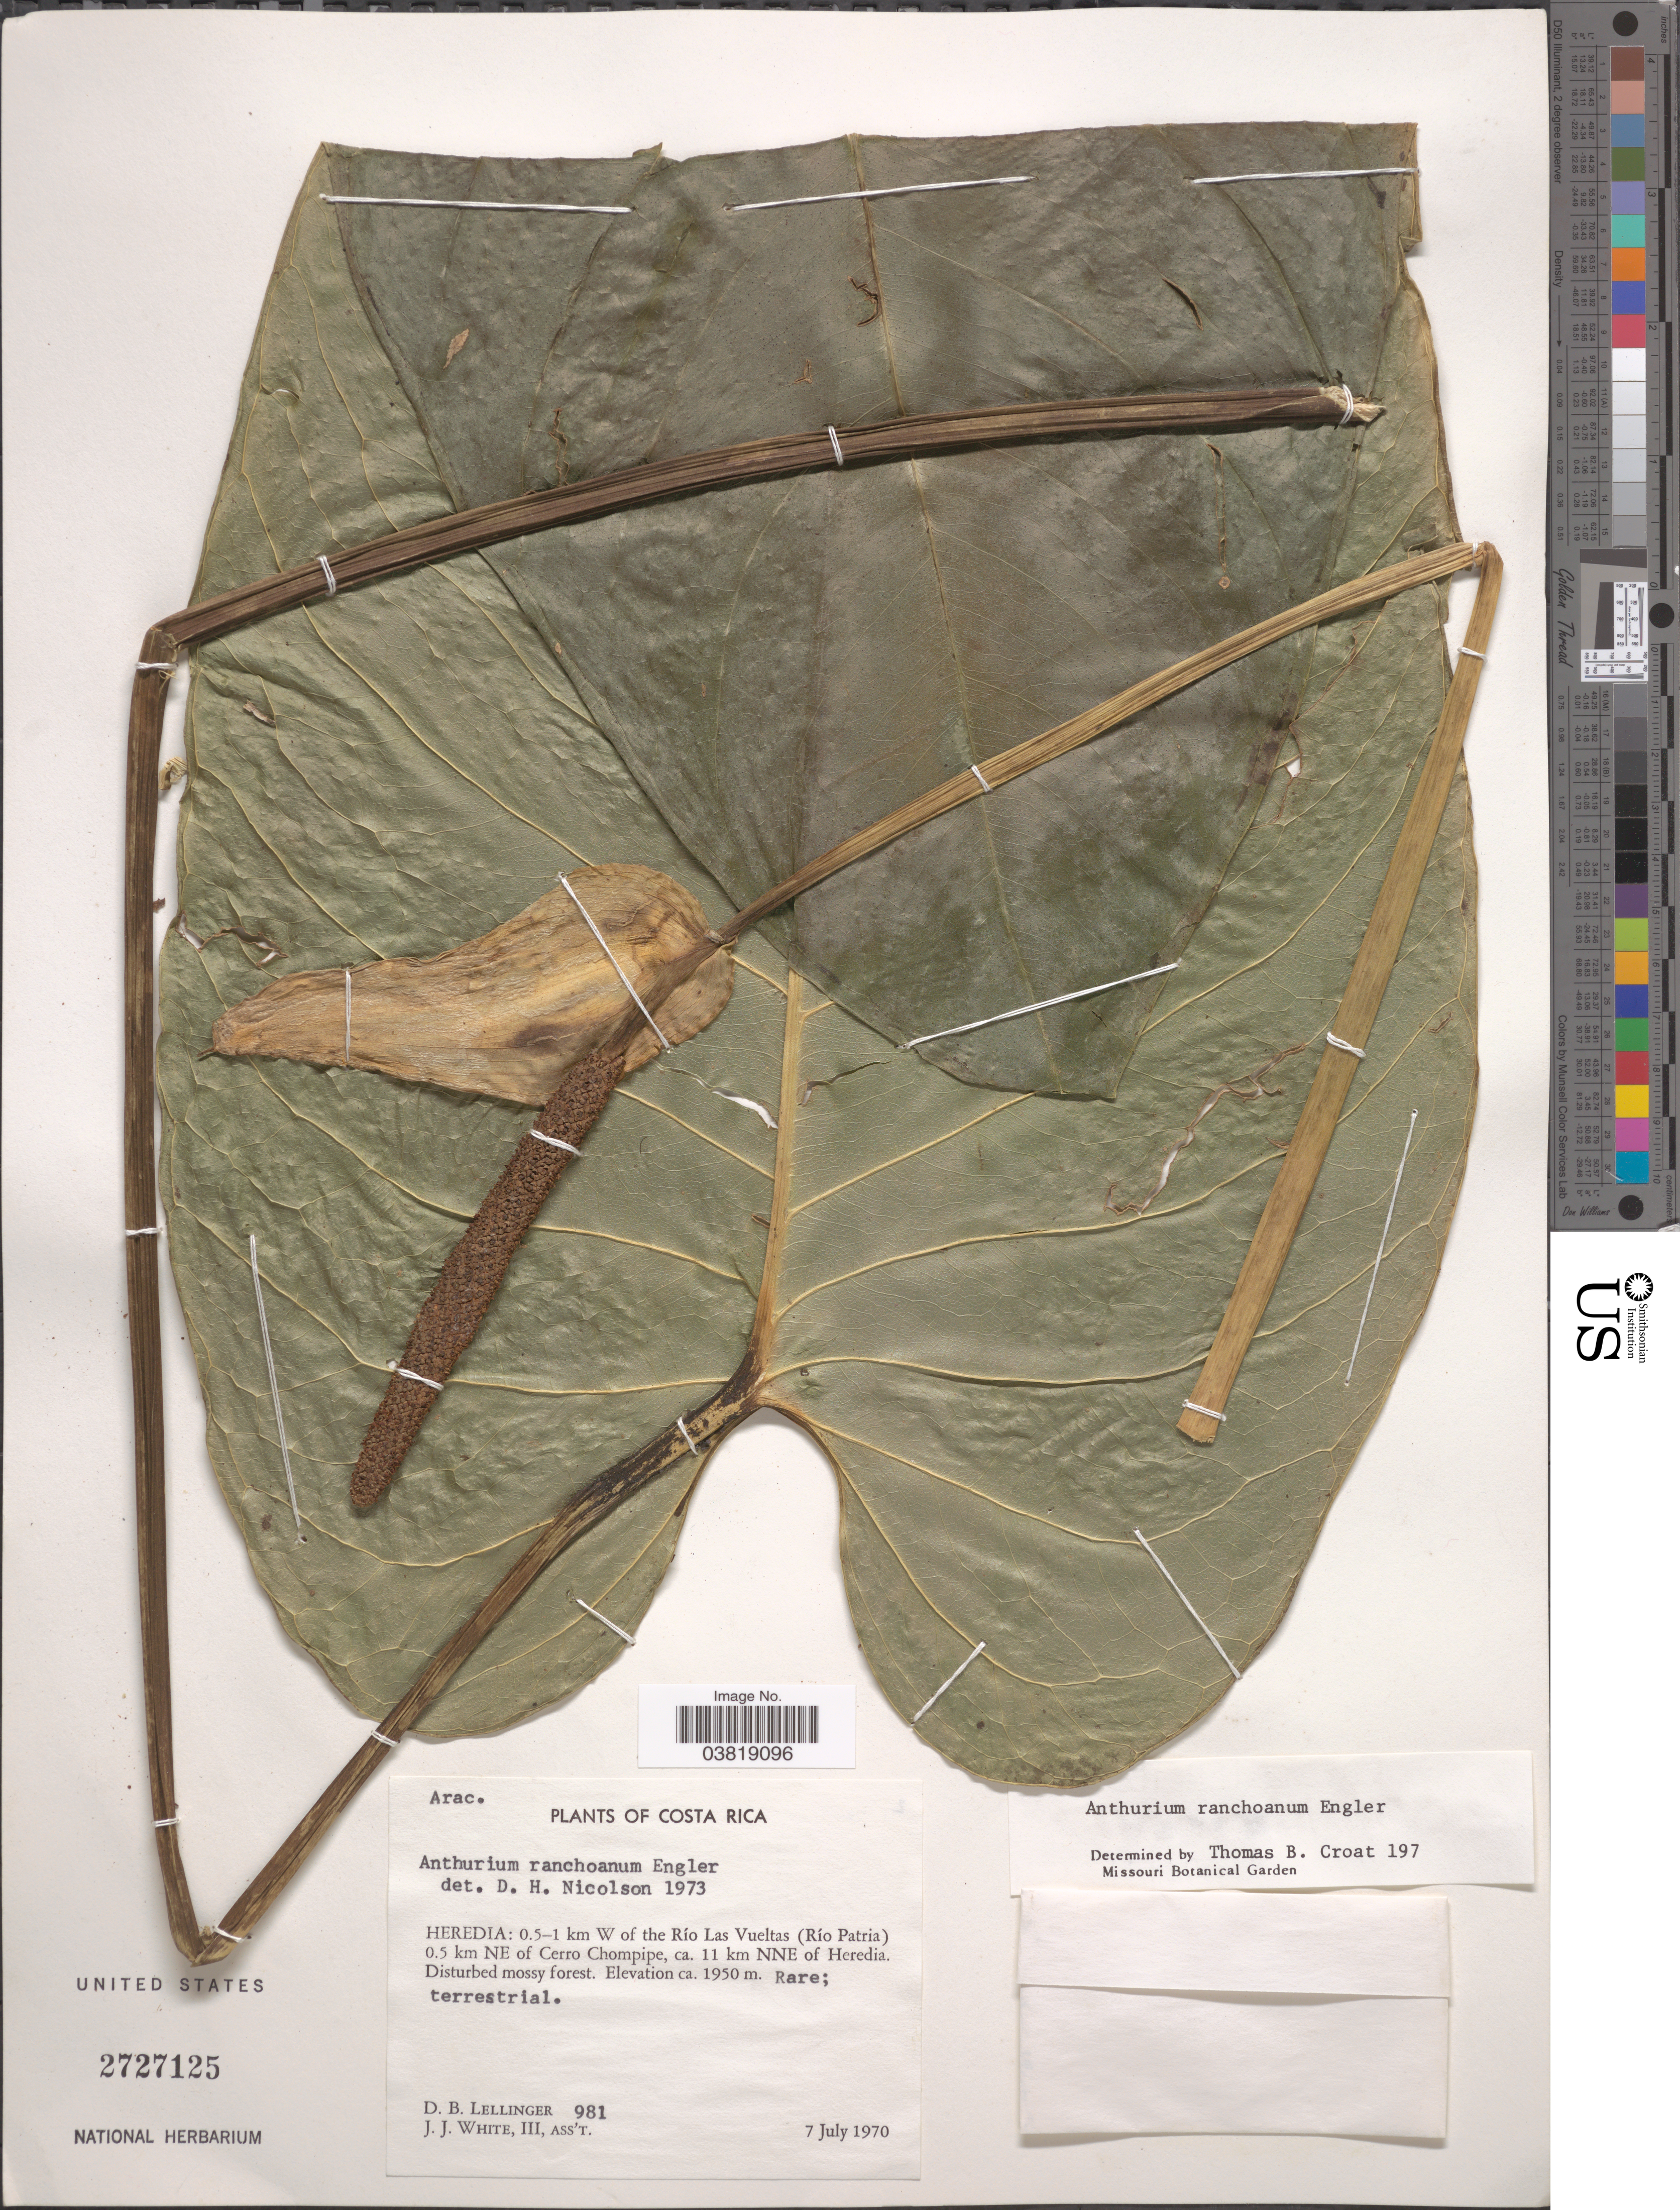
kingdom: Plantae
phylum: Tracheophyta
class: Liliopsida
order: Alismatales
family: Araceae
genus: Anthurium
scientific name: Anthurium ranchoanum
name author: Engl.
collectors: D. B. Lellinger & J. J. White III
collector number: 981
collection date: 1970-07-07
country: Costa Rica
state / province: Heredia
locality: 0.5-1 km W of the Río Las Vueltas (Río Patria) 0.5 km NE of Cerro Chompipe, ca. 11 km NNE of Heredia.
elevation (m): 1950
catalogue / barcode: US 2727125